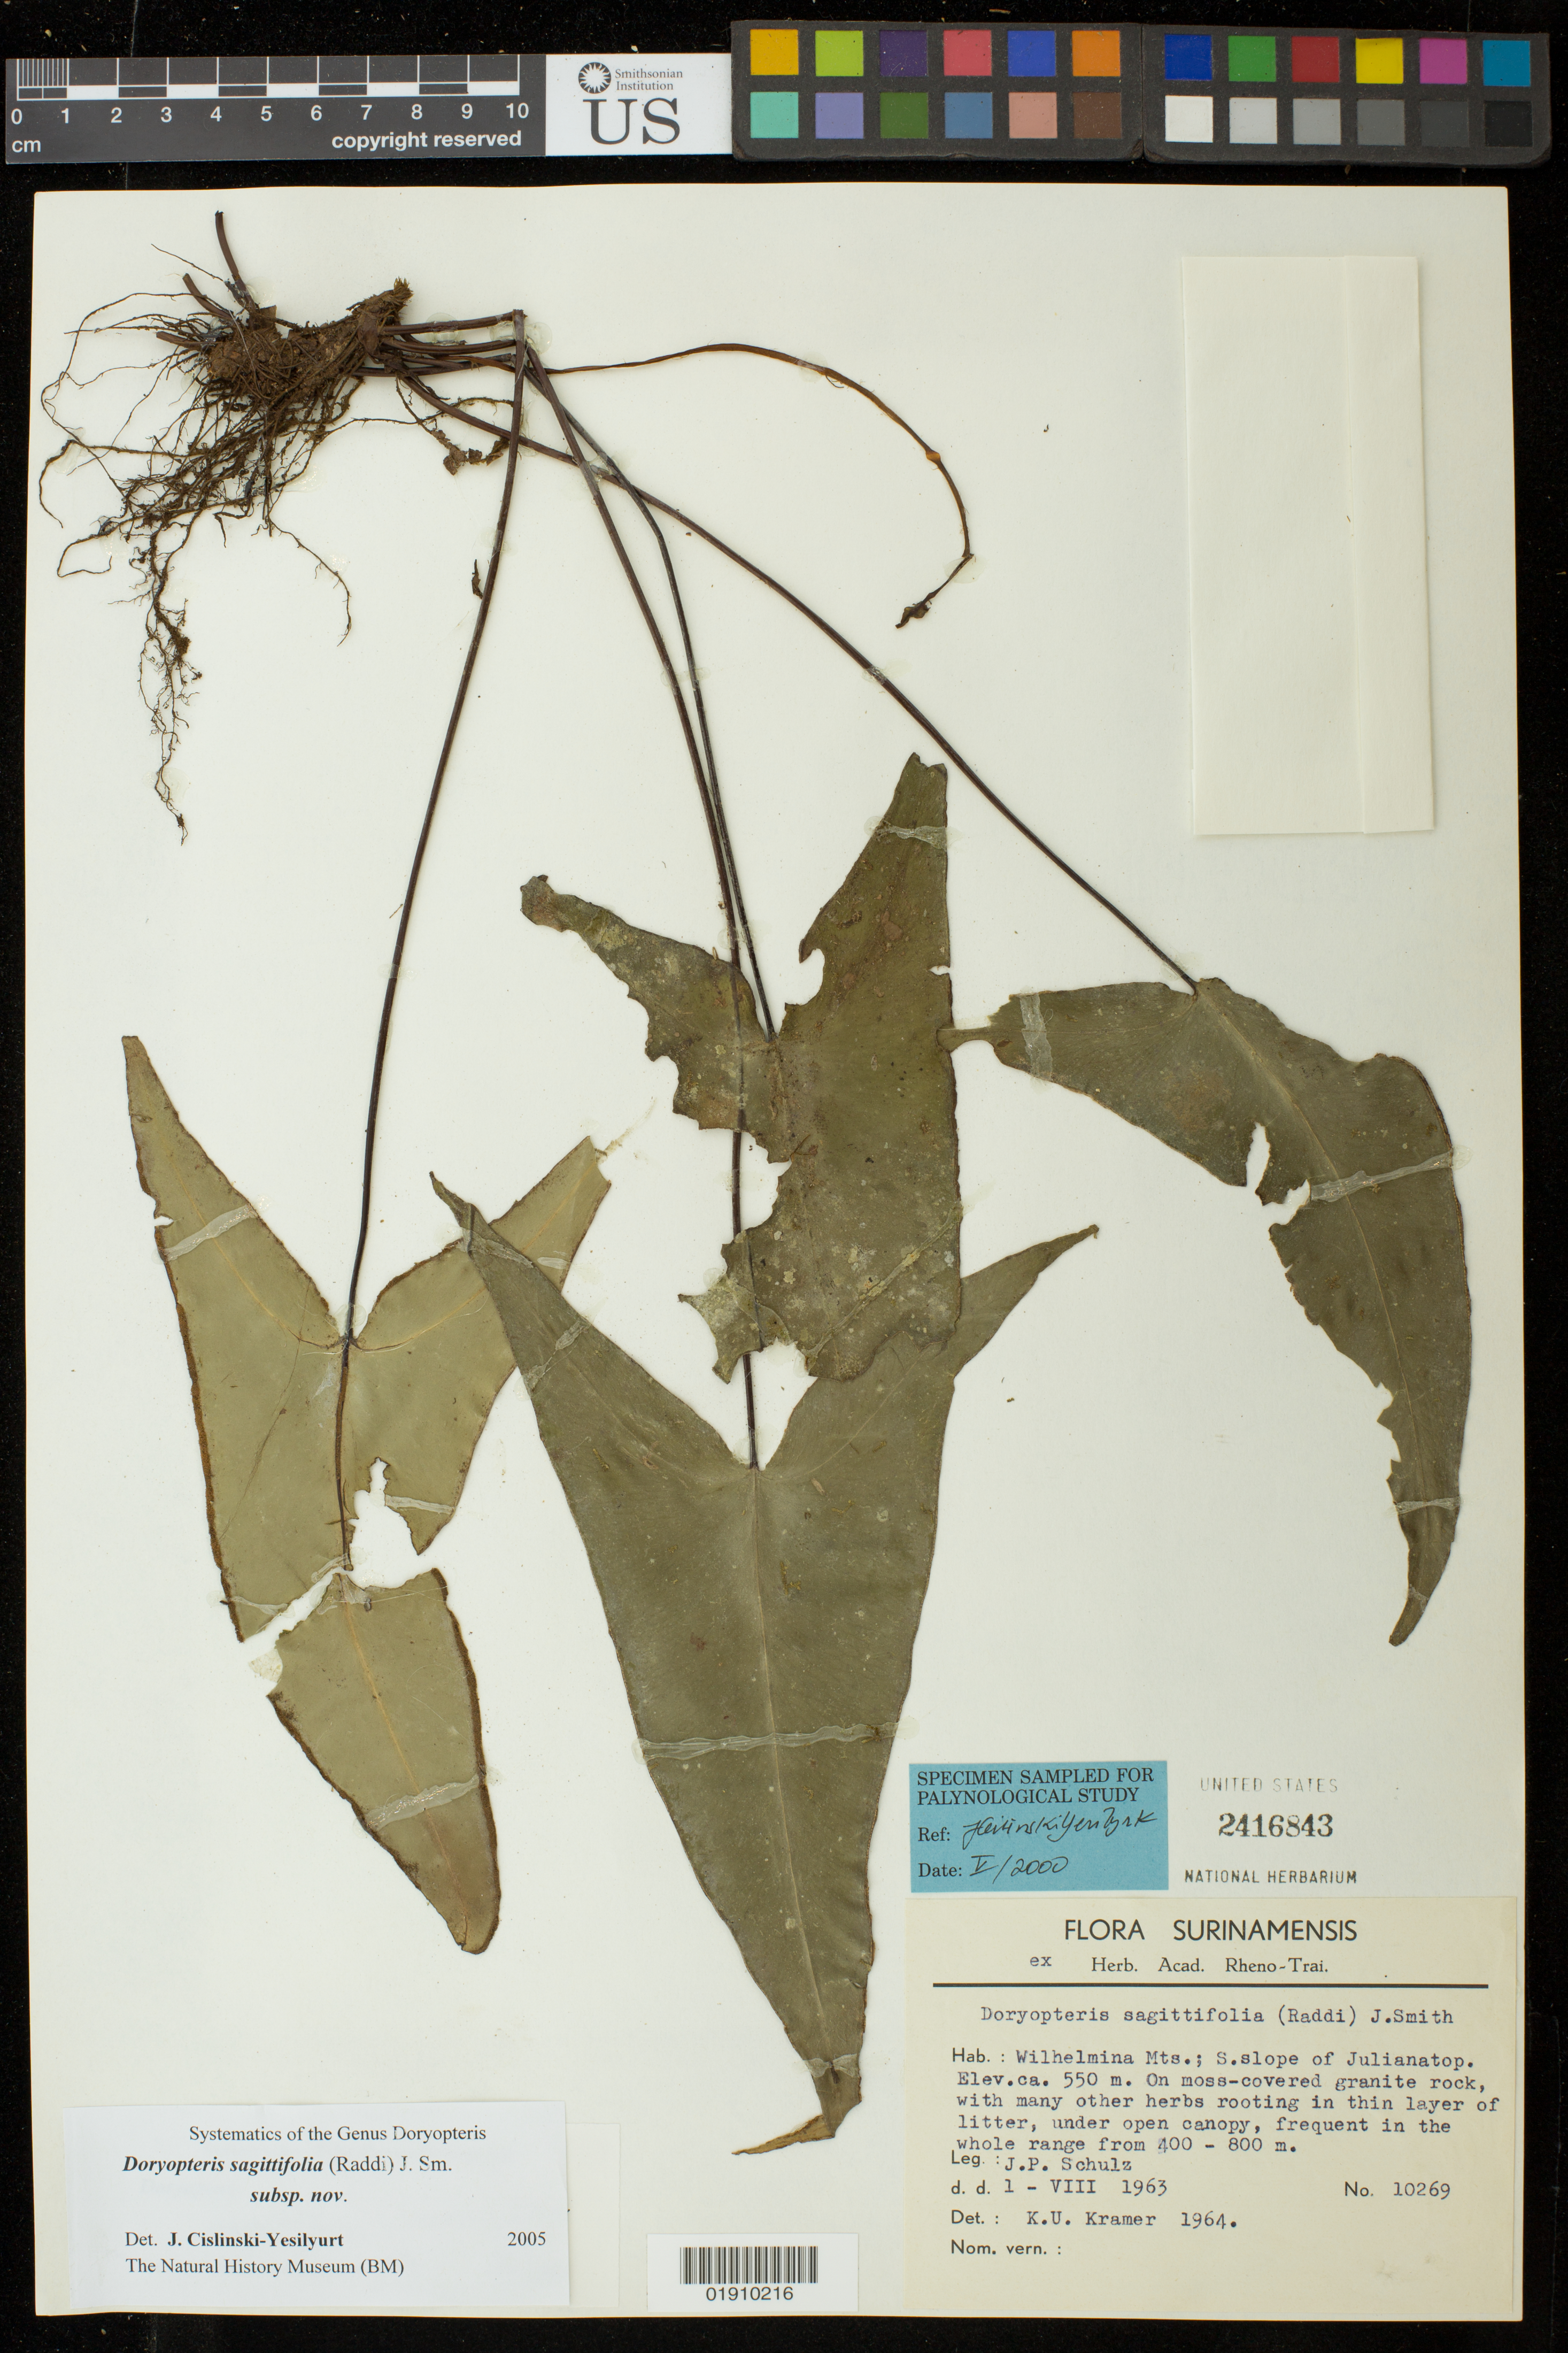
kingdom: Plantae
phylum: Tracheophyta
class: Polypodiopsida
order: Polypodiales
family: Pteridaceae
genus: Doryopteris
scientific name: Doryopteris sagittifolia subsp. nov.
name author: (Raddi) J. Sm.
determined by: Cislinski-Yesilyurt, J.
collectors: J. P. Schulz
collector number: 10269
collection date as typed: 1- VIII 1963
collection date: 1963-01-13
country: Suriname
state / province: Sipaliwini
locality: Wilhelmina Mts.; S. slope of Julianatop. Elev.ca. 550 m.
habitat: On moss-covered granite rock, with many other herbs rooting in thin layer of litter, under open canopy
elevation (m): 400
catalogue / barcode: US 2416873